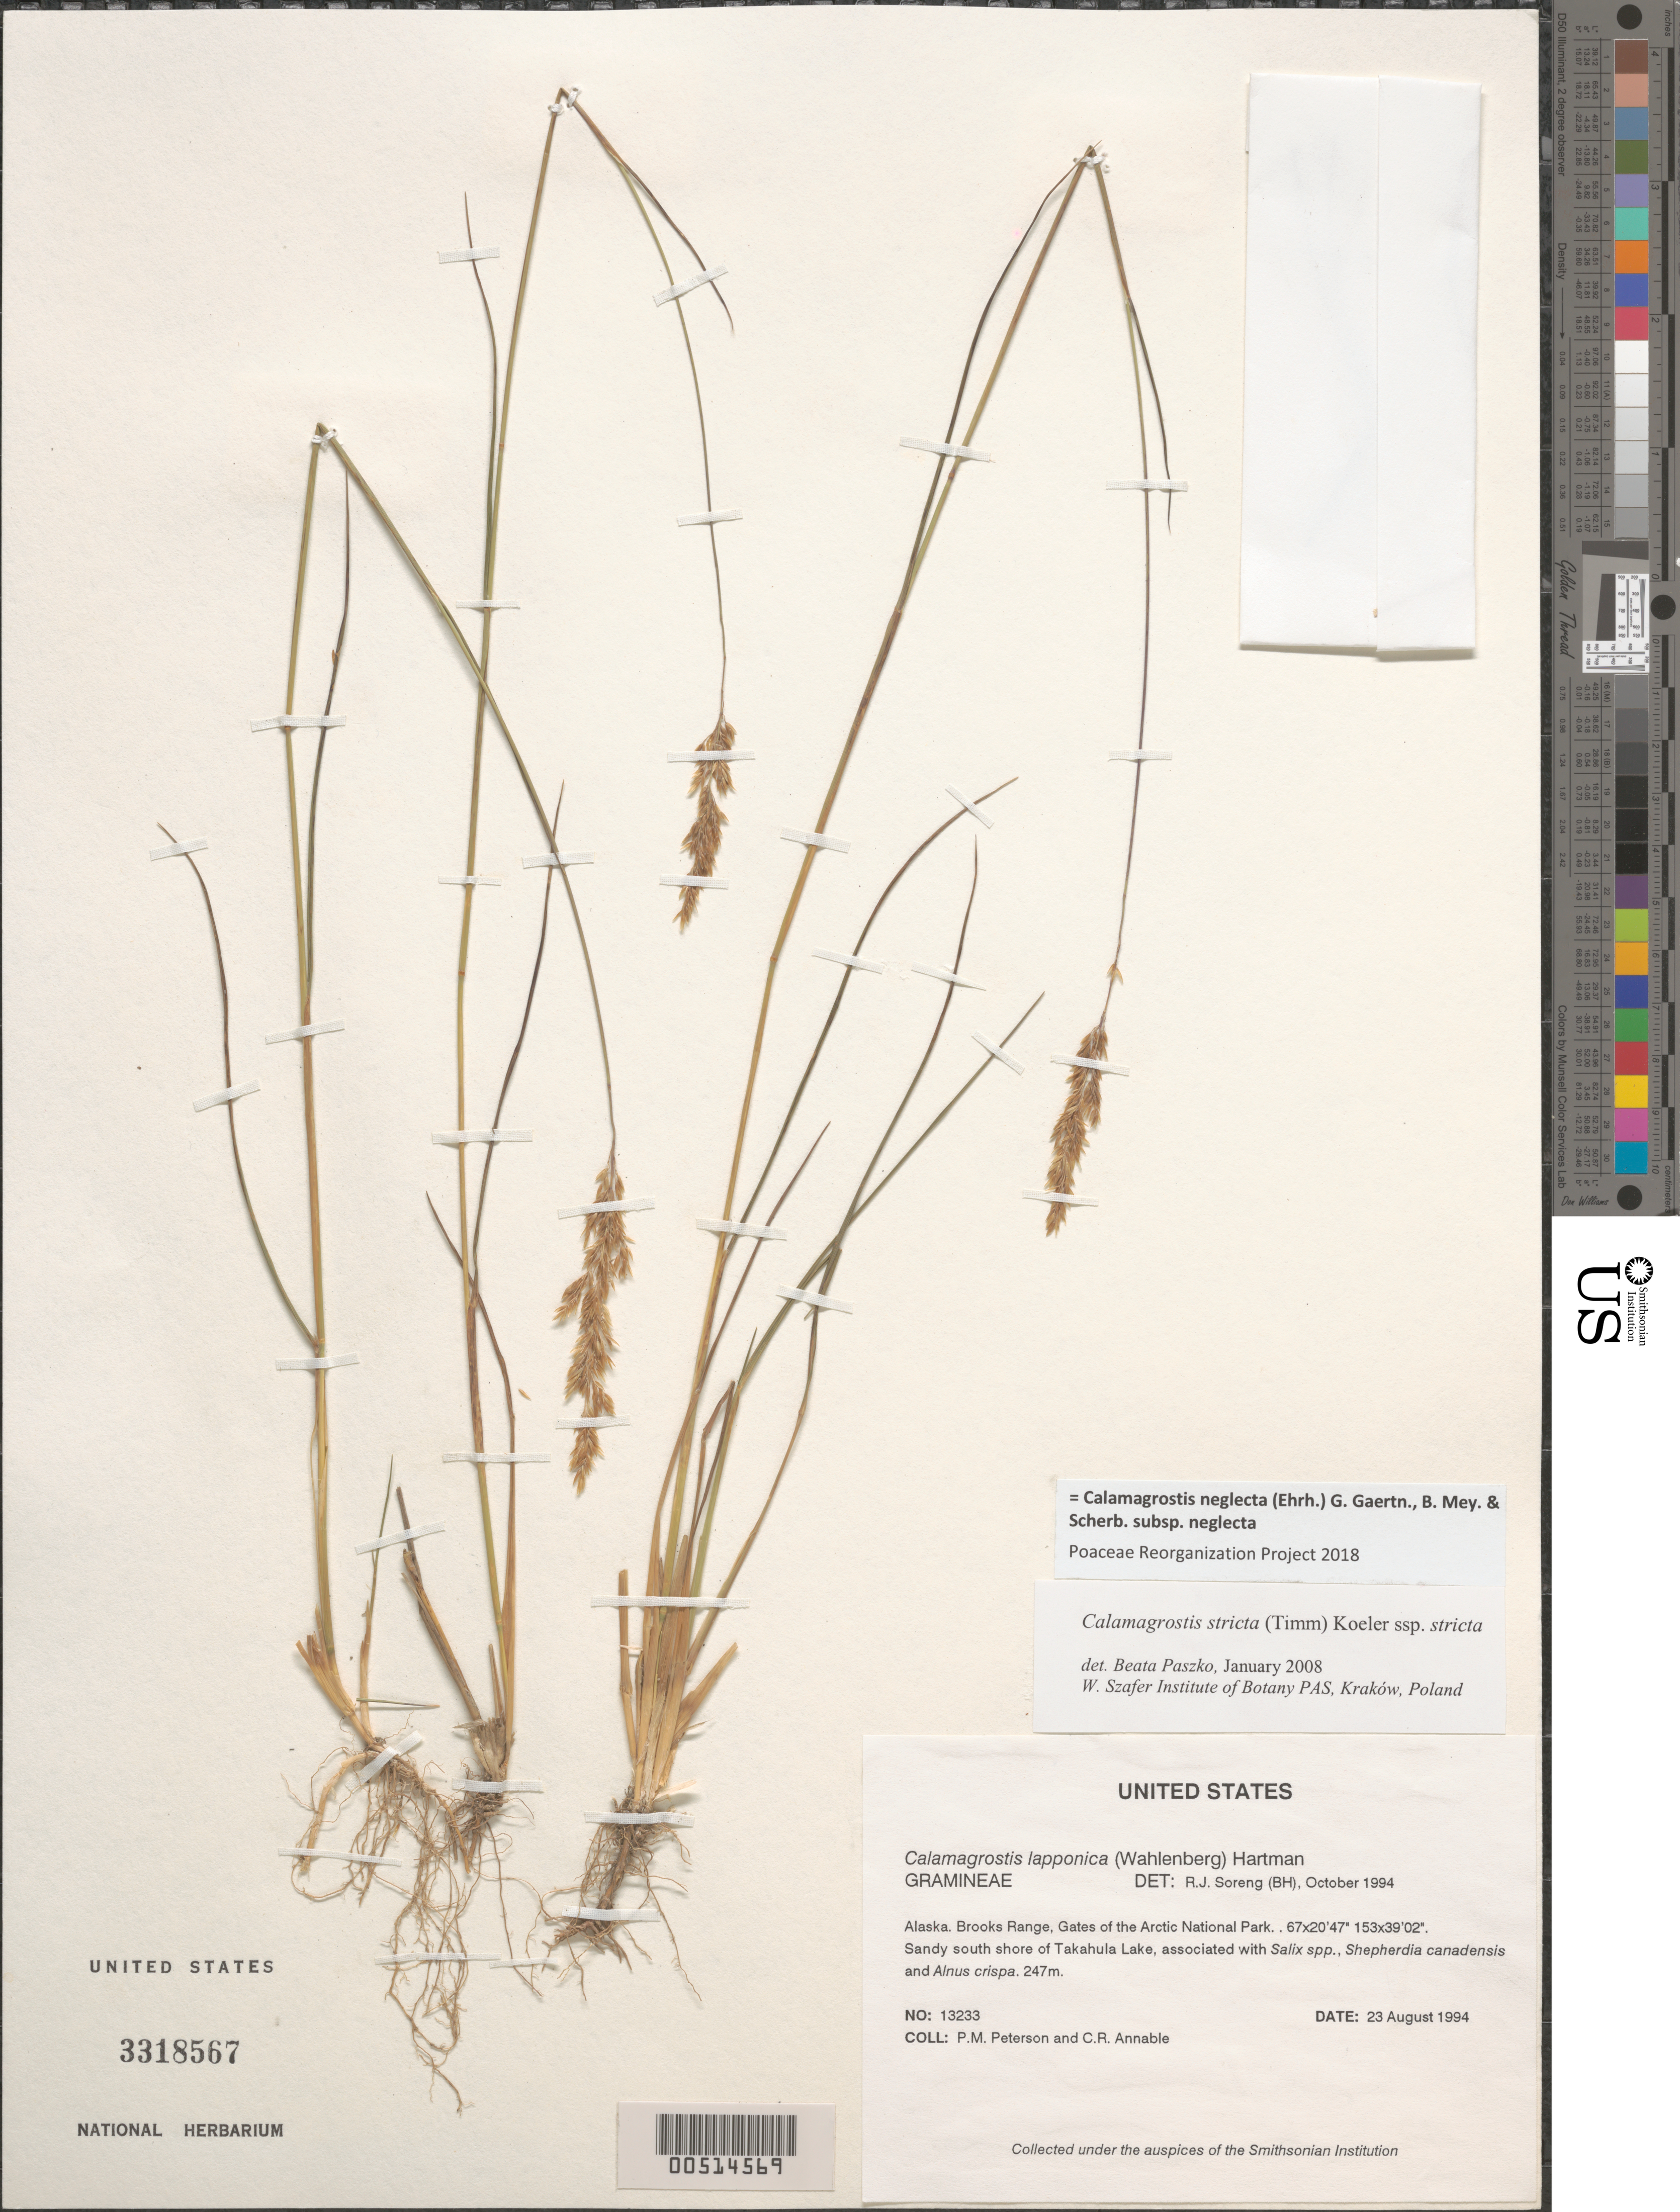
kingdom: Plantae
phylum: Tracheophyta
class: Liliopsida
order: Poales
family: Poaceae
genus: Calamagrostis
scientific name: Calamagrostis neglecta subsp. neglecta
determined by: Poaceae Reorganization Project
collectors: P. M. Peterson & C. R. Annable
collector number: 13233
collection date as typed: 23 Aug 1994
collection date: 1994-08-23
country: United States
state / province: Alaska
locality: Brooks Range, Gates of the Arctic National Park.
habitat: Sandy south shore of Takahula Lake, associated with {Salix spp.}, {Shepherdia canadensis} and {Alnus crispa}.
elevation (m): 247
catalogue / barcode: US 3318567